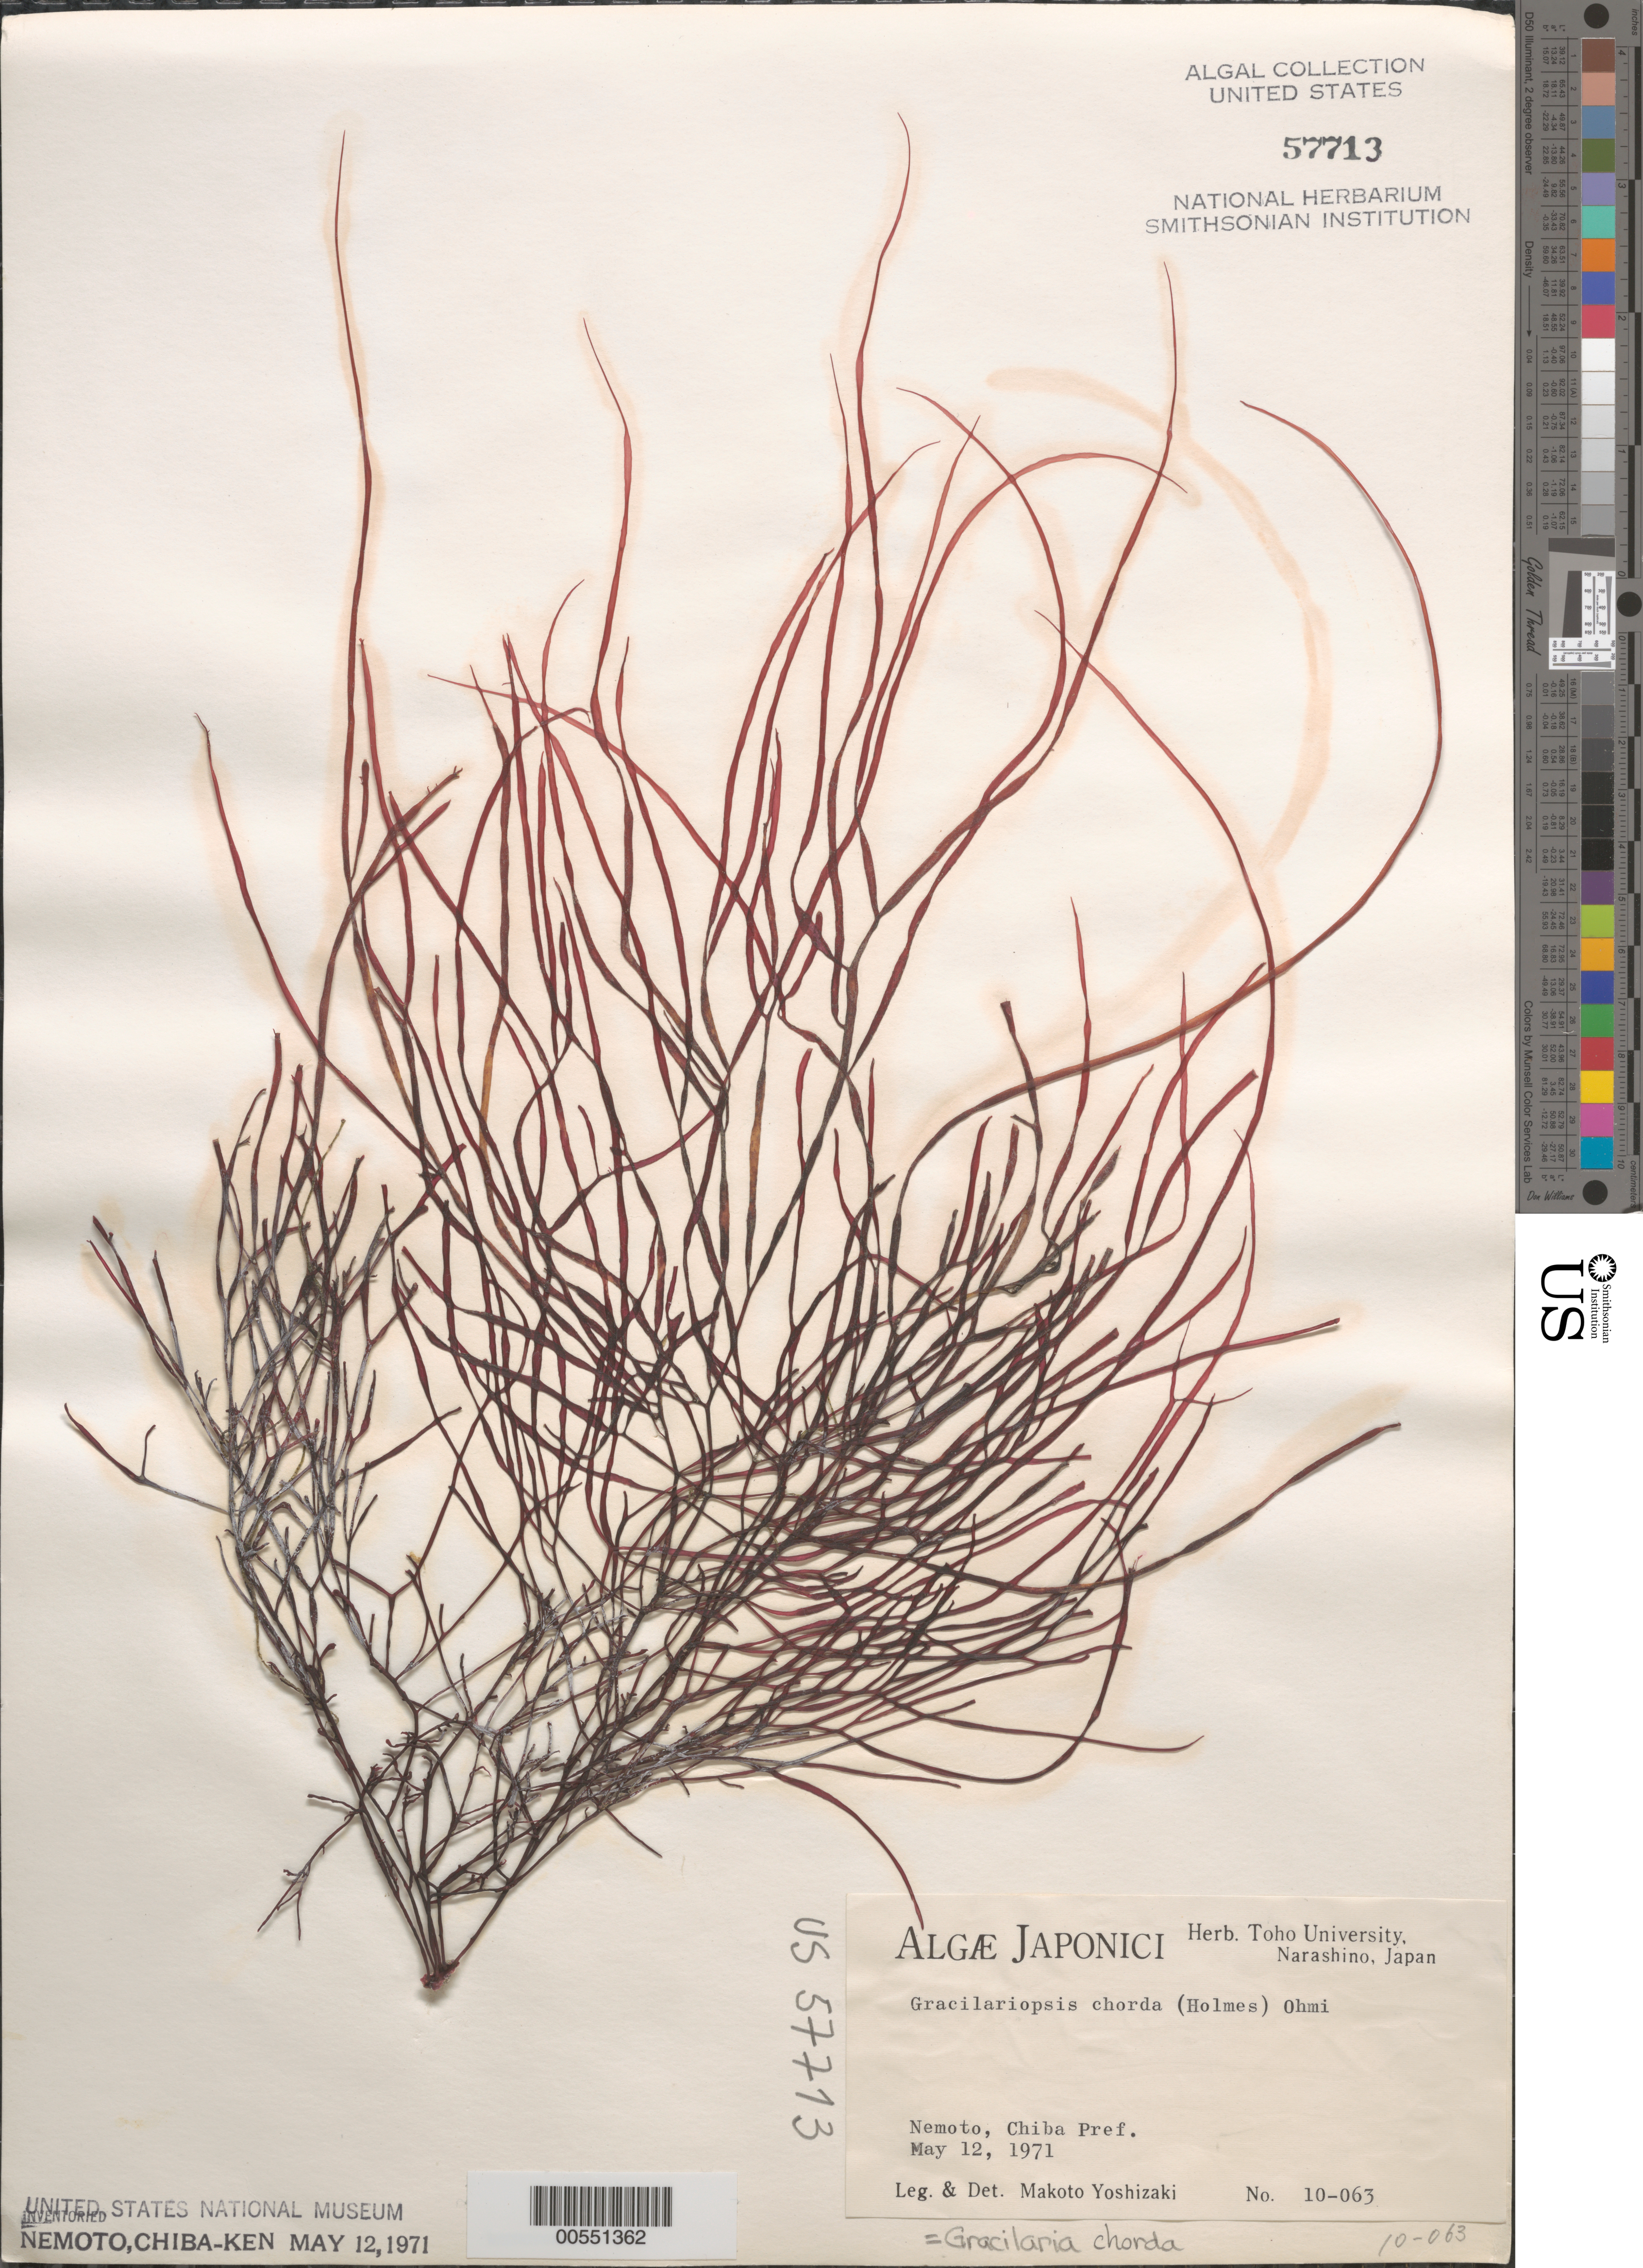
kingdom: Plantae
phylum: Rhodophyta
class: Florideophyceae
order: Acrochaetiales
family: Acrochaetiaceae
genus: Grania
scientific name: Grania efflorescens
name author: (J. Agardh) Kylin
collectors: M. Yoshizaki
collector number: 10-063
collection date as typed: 12 May 1971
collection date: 1971-05-12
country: Japan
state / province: Tiba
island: Honshu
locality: Nemoto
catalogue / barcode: US 57713